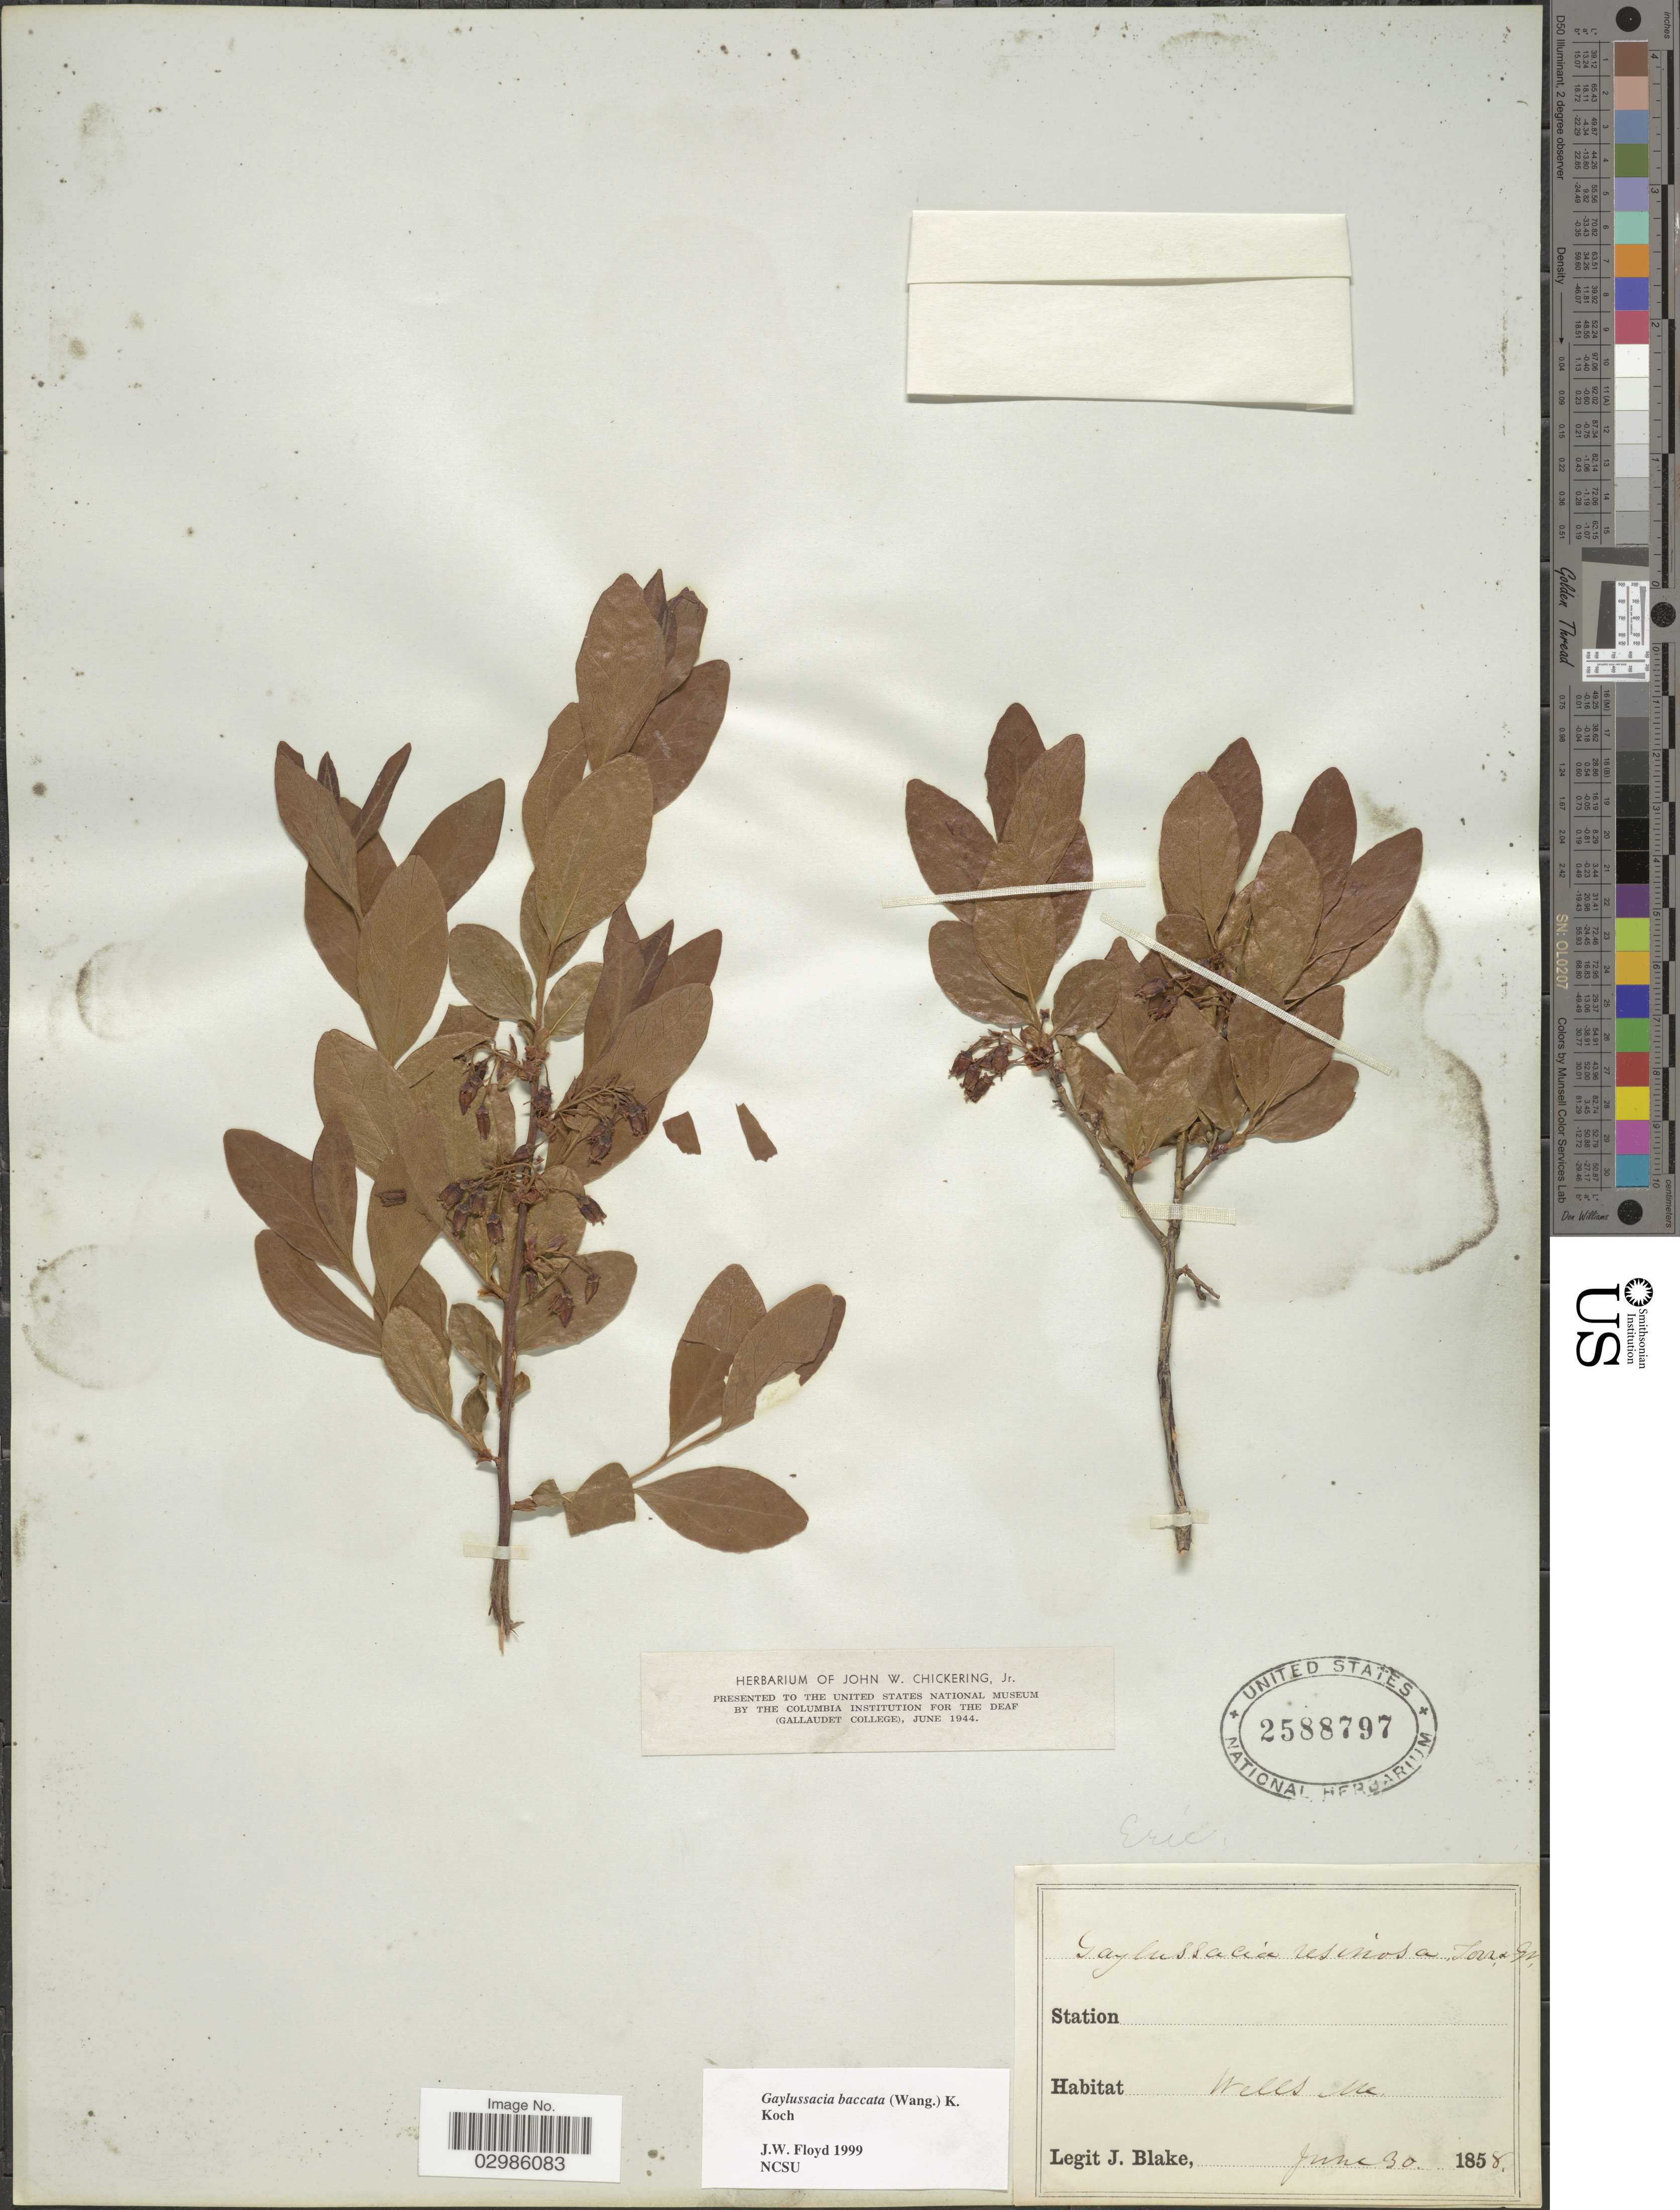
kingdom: Plantae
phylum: Tracheophyta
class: Magnoliopsida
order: Ericales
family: Ericaceae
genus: Gaylussacia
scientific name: Gaylussacia baccata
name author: (Wangenh.) K. Koch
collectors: J. Blake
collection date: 1858-06-30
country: United States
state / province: Maine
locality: Wells.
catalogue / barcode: US 2588797